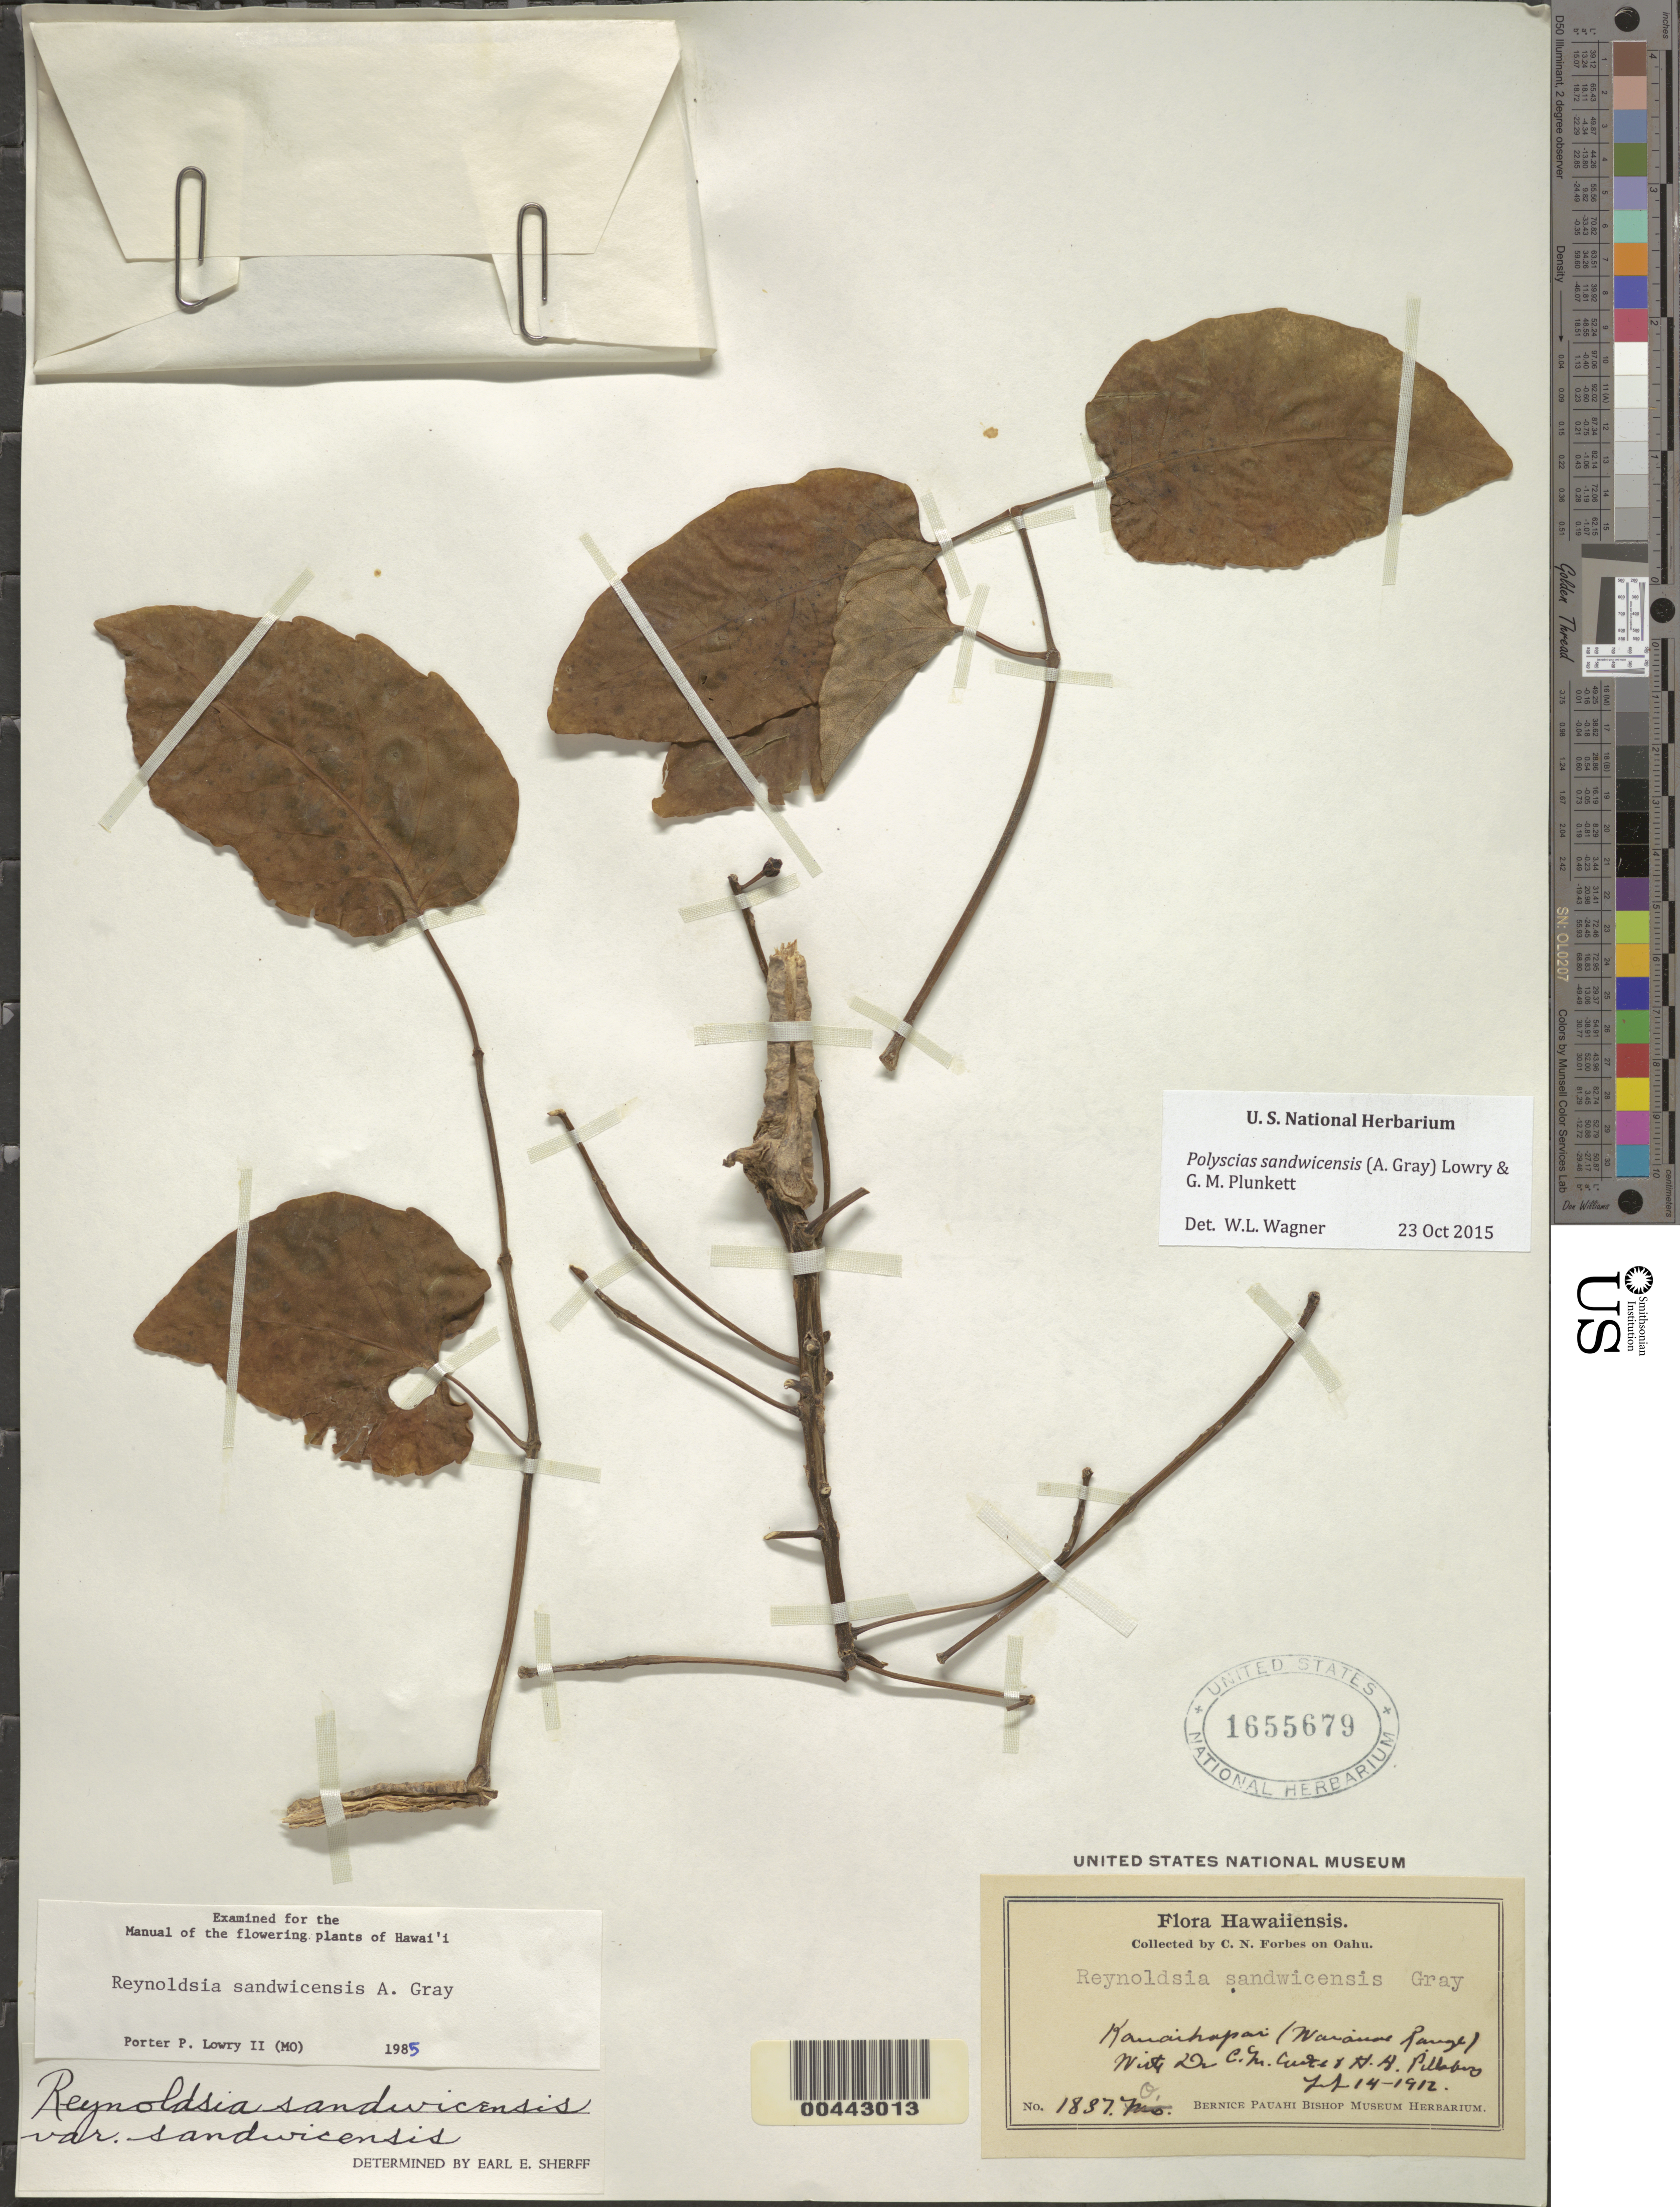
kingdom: Plantae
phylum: Tracheophyta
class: Magnoliopsida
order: Apiales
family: Araliaceae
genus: Polyscias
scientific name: Polyscias sandwicensis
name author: (A. Gray) Lowry & G. M. Plunkett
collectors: C. N. Forbes, C. Curtis & H. Pillsbury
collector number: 1837.O.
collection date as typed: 14 Feb 1912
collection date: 1912-02-14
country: United States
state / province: Hawaii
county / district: Honolulu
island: Oahu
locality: Kauaihapai (Waianae Range)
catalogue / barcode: US 1655679